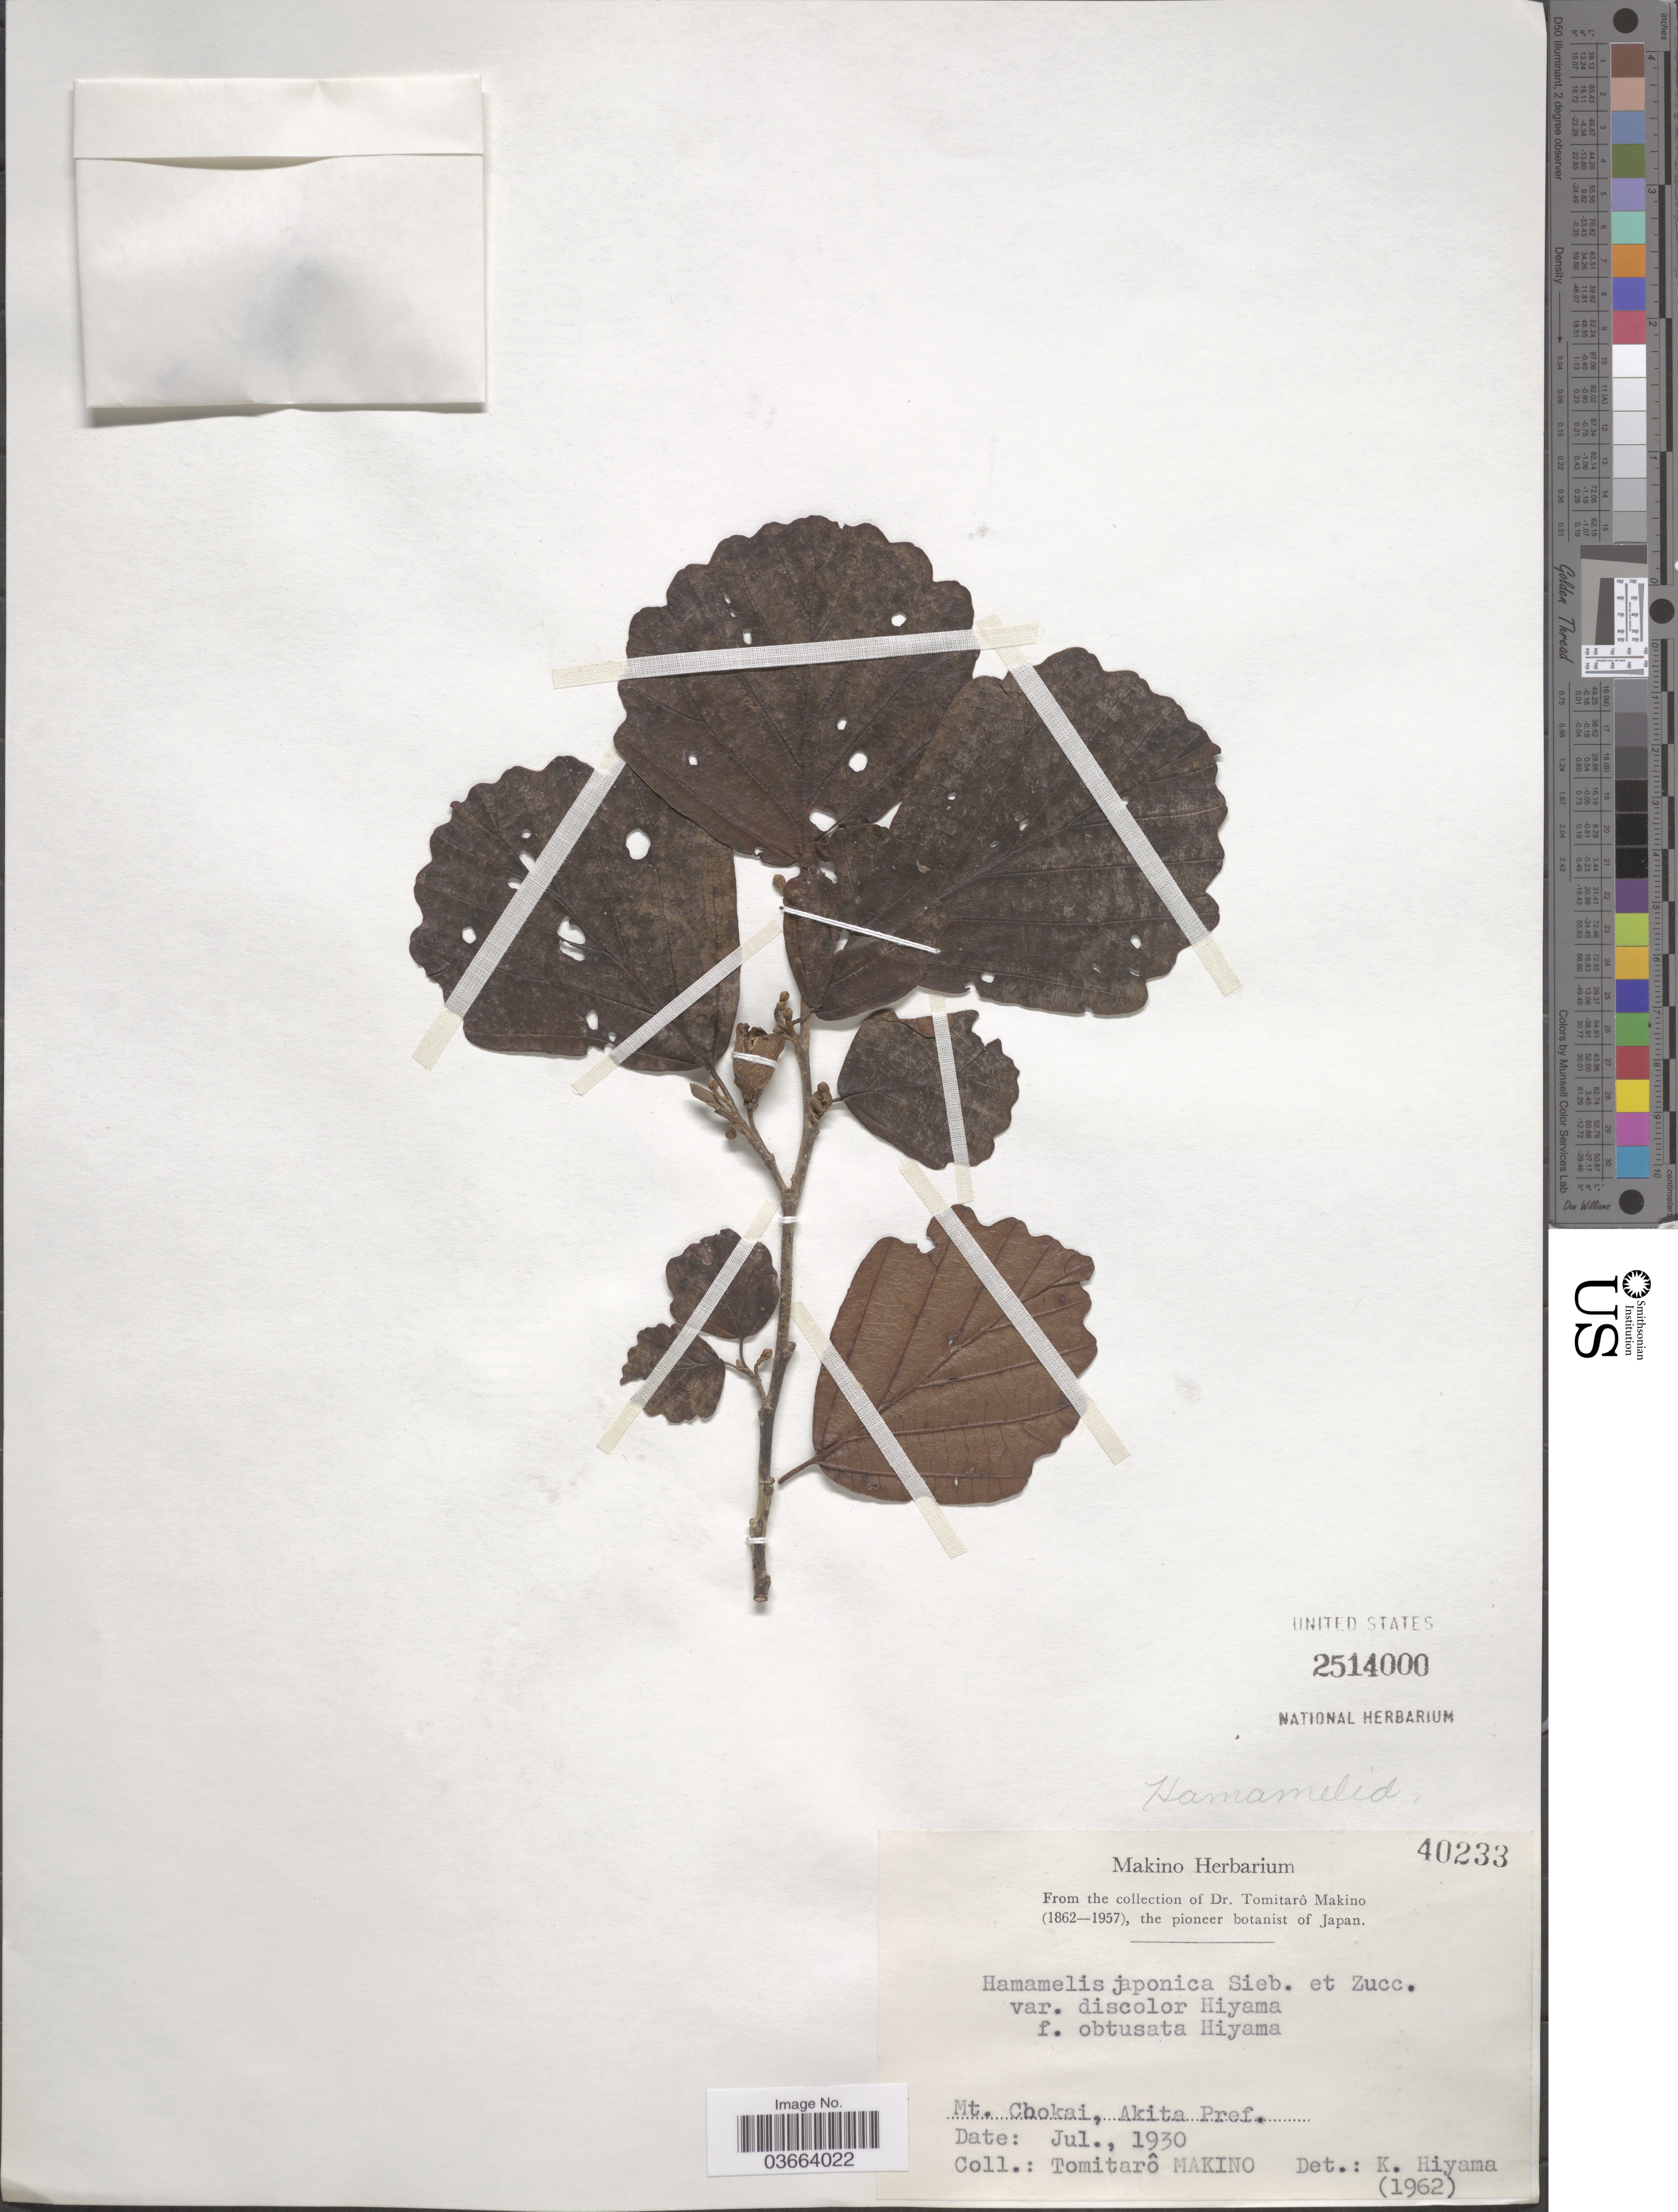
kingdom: Plantae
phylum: Tracheophyta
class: Magnoliopsida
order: Saxifragales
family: Hamamelidaceae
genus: Hamamelis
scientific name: Hamamelis japonica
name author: Siebold & Zucc.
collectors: T. Makino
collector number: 40233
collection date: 1930-07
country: Japan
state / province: Akita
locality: Mt. Chokai, Akita Pref.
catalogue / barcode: US 2514000